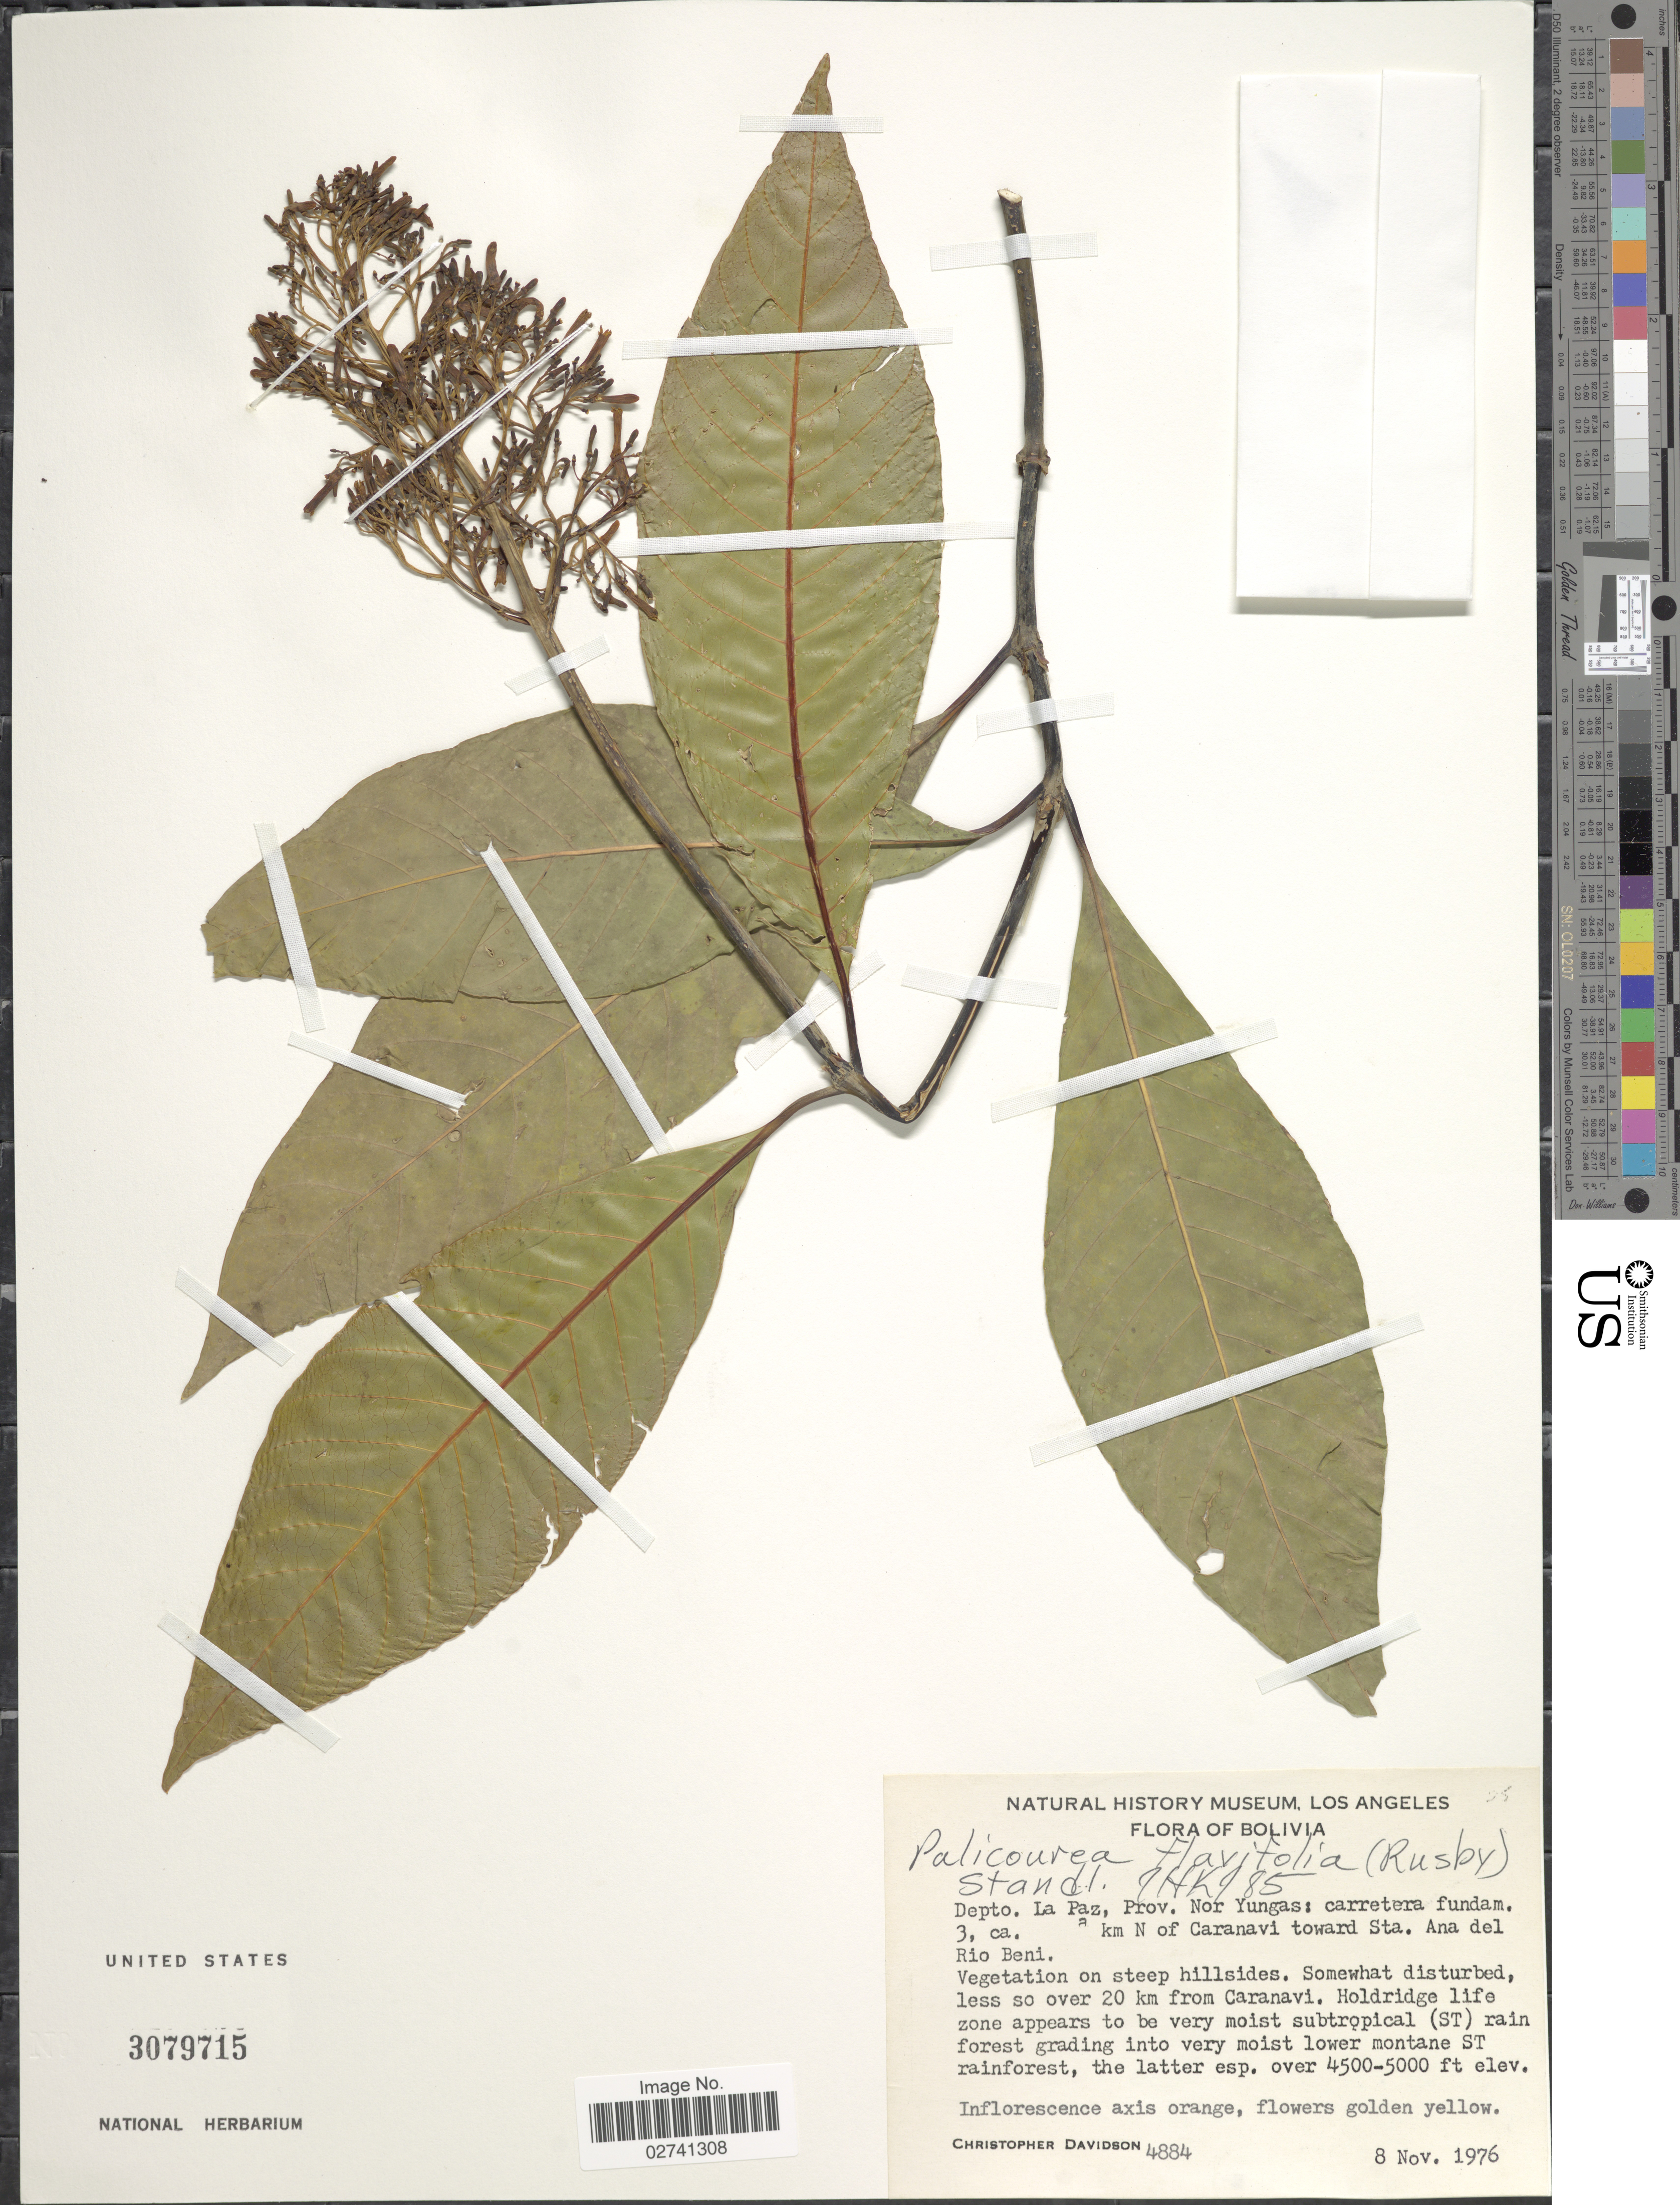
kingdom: Plantae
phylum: Tracheophyta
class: Magnoliopsida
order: Gentianales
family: Rubiaceae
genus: Palicourea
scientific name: Palicourea flavifolia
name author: (Rusby) Standl.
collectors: C. Davidson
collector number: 4884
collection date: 1976-11-08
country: Bolivia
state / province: La Paz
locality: Prov. Nor Yungas: carretera fundam, 3, ca. a km N of Caranavi toward Sta. Ana del Rio Beni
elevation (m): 1372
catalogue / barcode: US 3079715